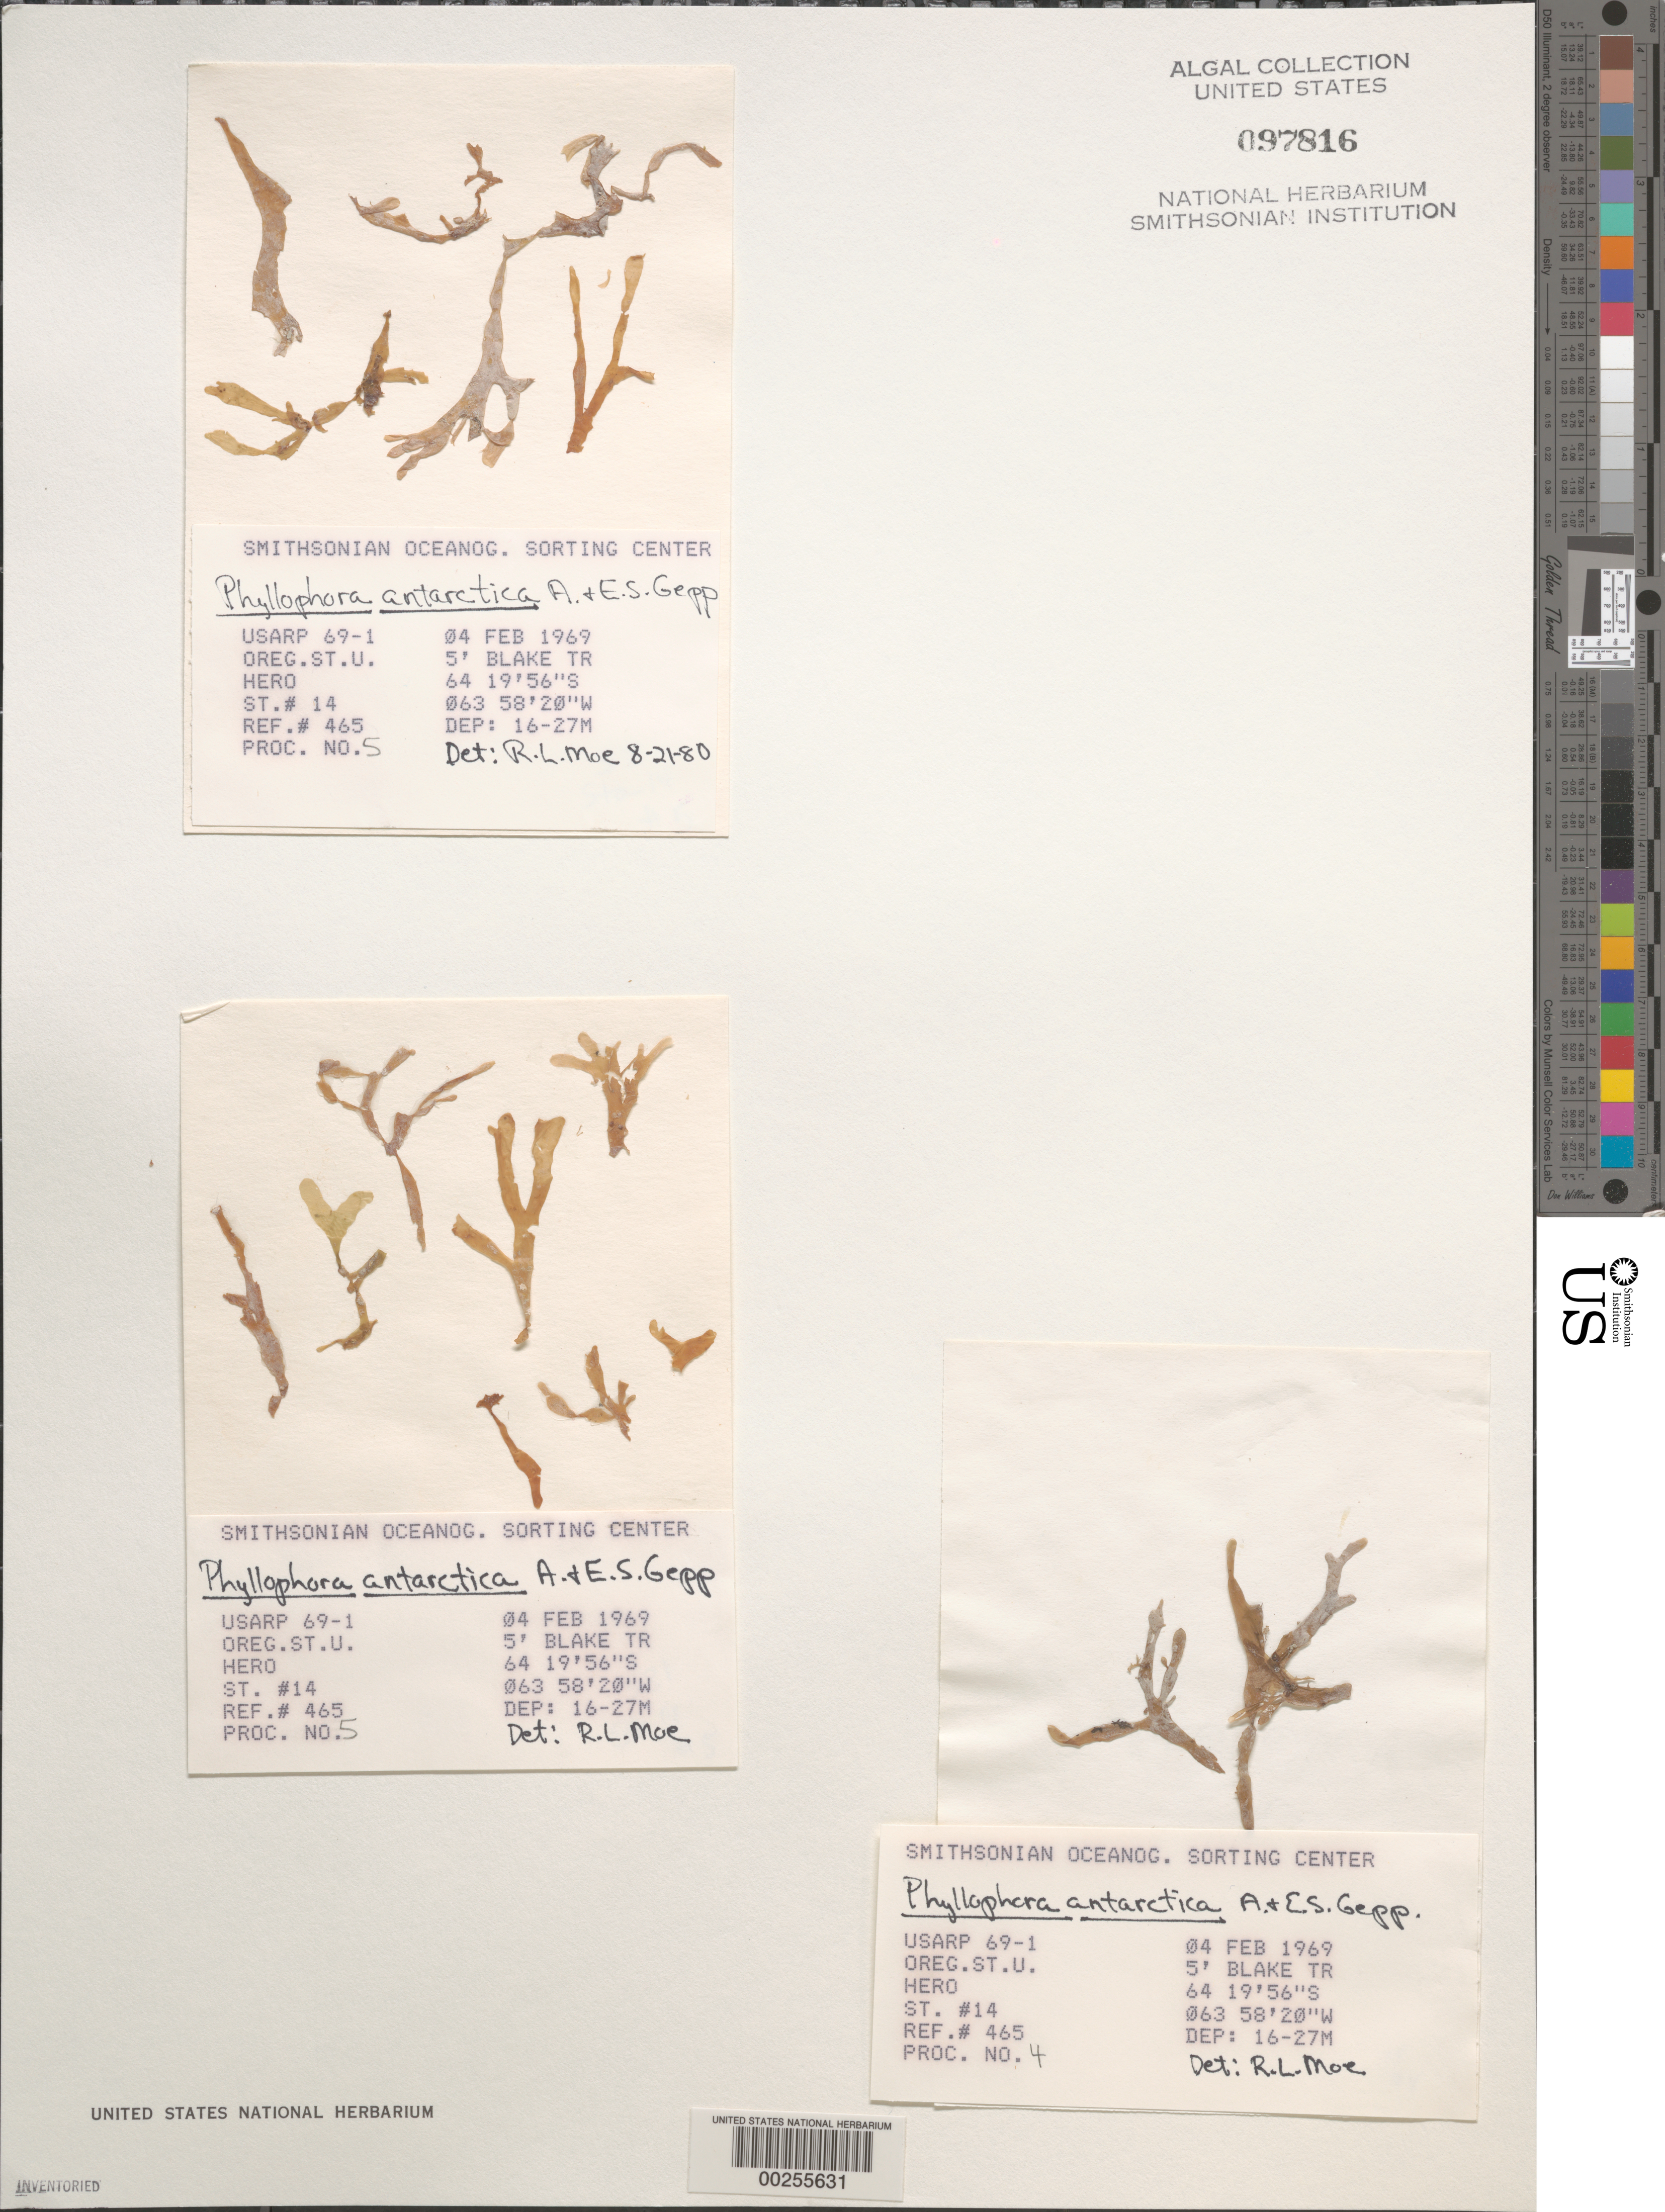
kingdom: Plantae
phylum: Rhodophyta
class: Florideophyceae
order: Gigartinales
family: Phyllophoraceae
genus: Phyllophora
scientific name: Phyllophora antarctica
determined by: Moe, R. L.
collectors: Oregon State University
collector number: Station 14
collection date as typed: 04 Feb 1969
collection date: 1969-02-04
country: Antarctica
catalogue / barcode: US 97816